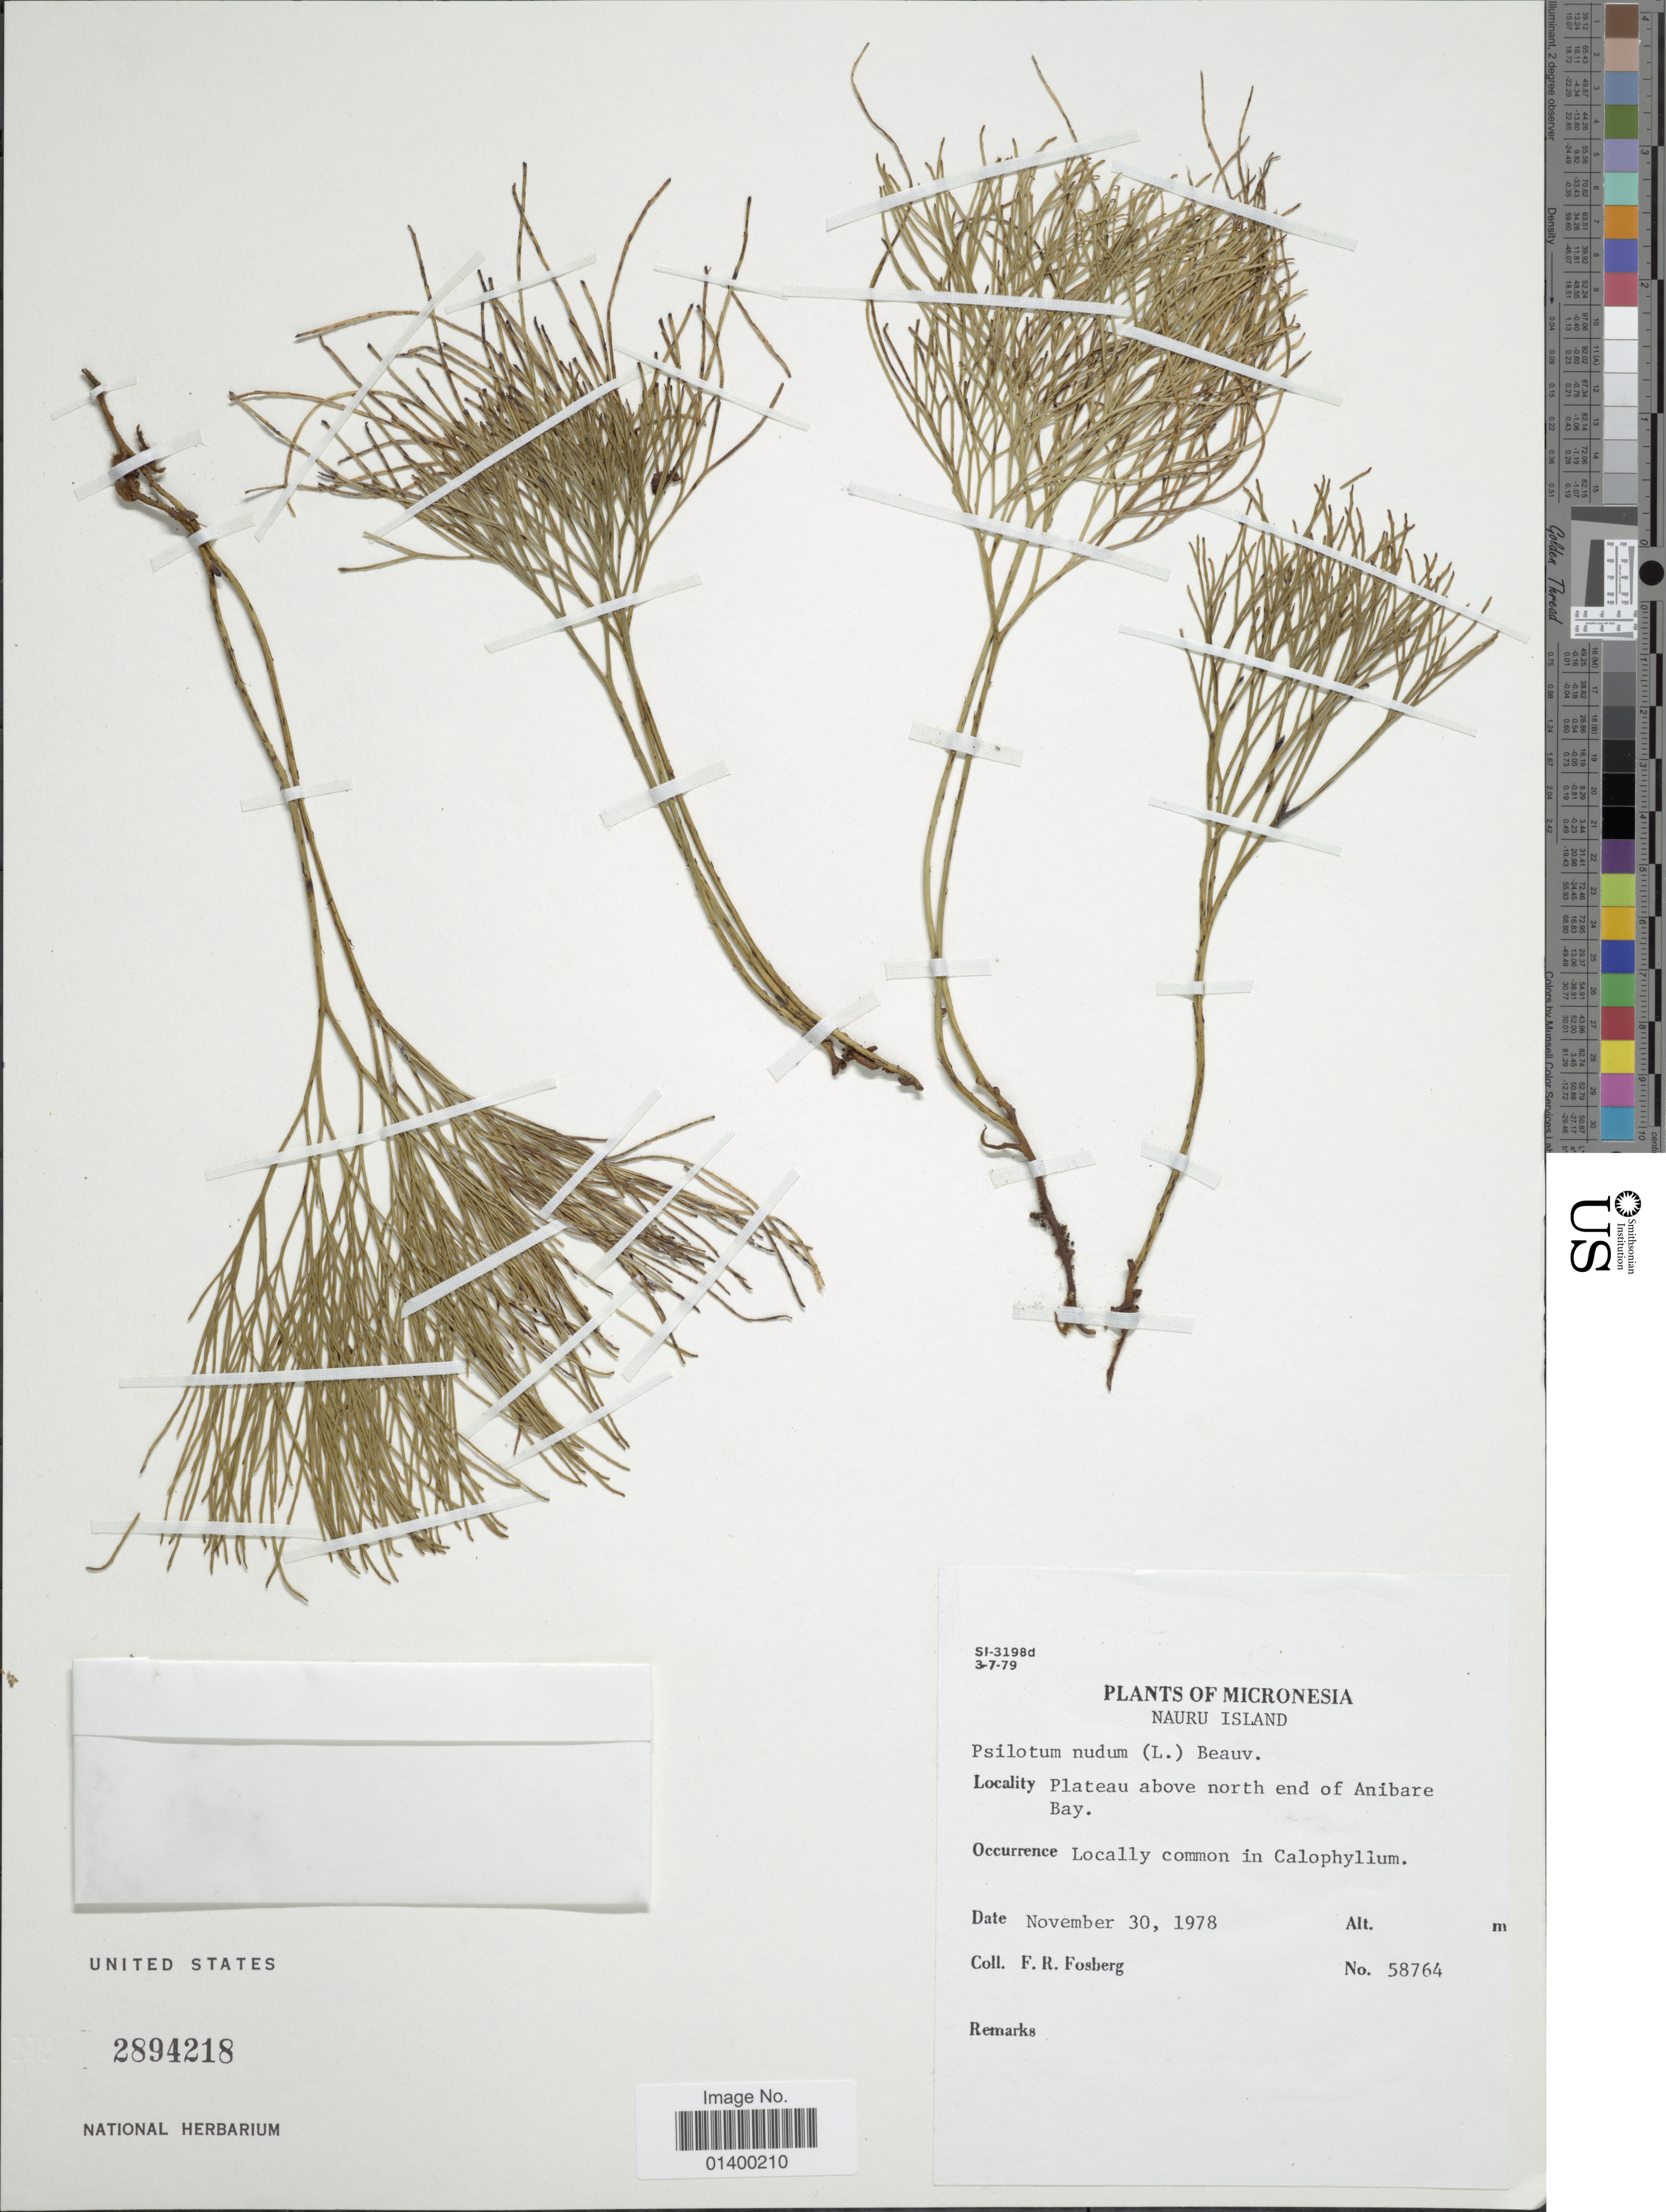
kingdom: Plantae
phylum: Tracheophyta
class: Polypodiopsida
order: Psilotales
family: Psilotaceae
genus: Psilotum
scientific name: Psilotum nudum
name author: (L.) P. Beauv.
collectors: F. R. Fosberg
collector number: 58764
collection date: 1978-11-30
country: Micronesia, Federated States of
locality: Nauru Island, Plateau above north end of Anibare Bay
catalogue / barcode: US 2894218